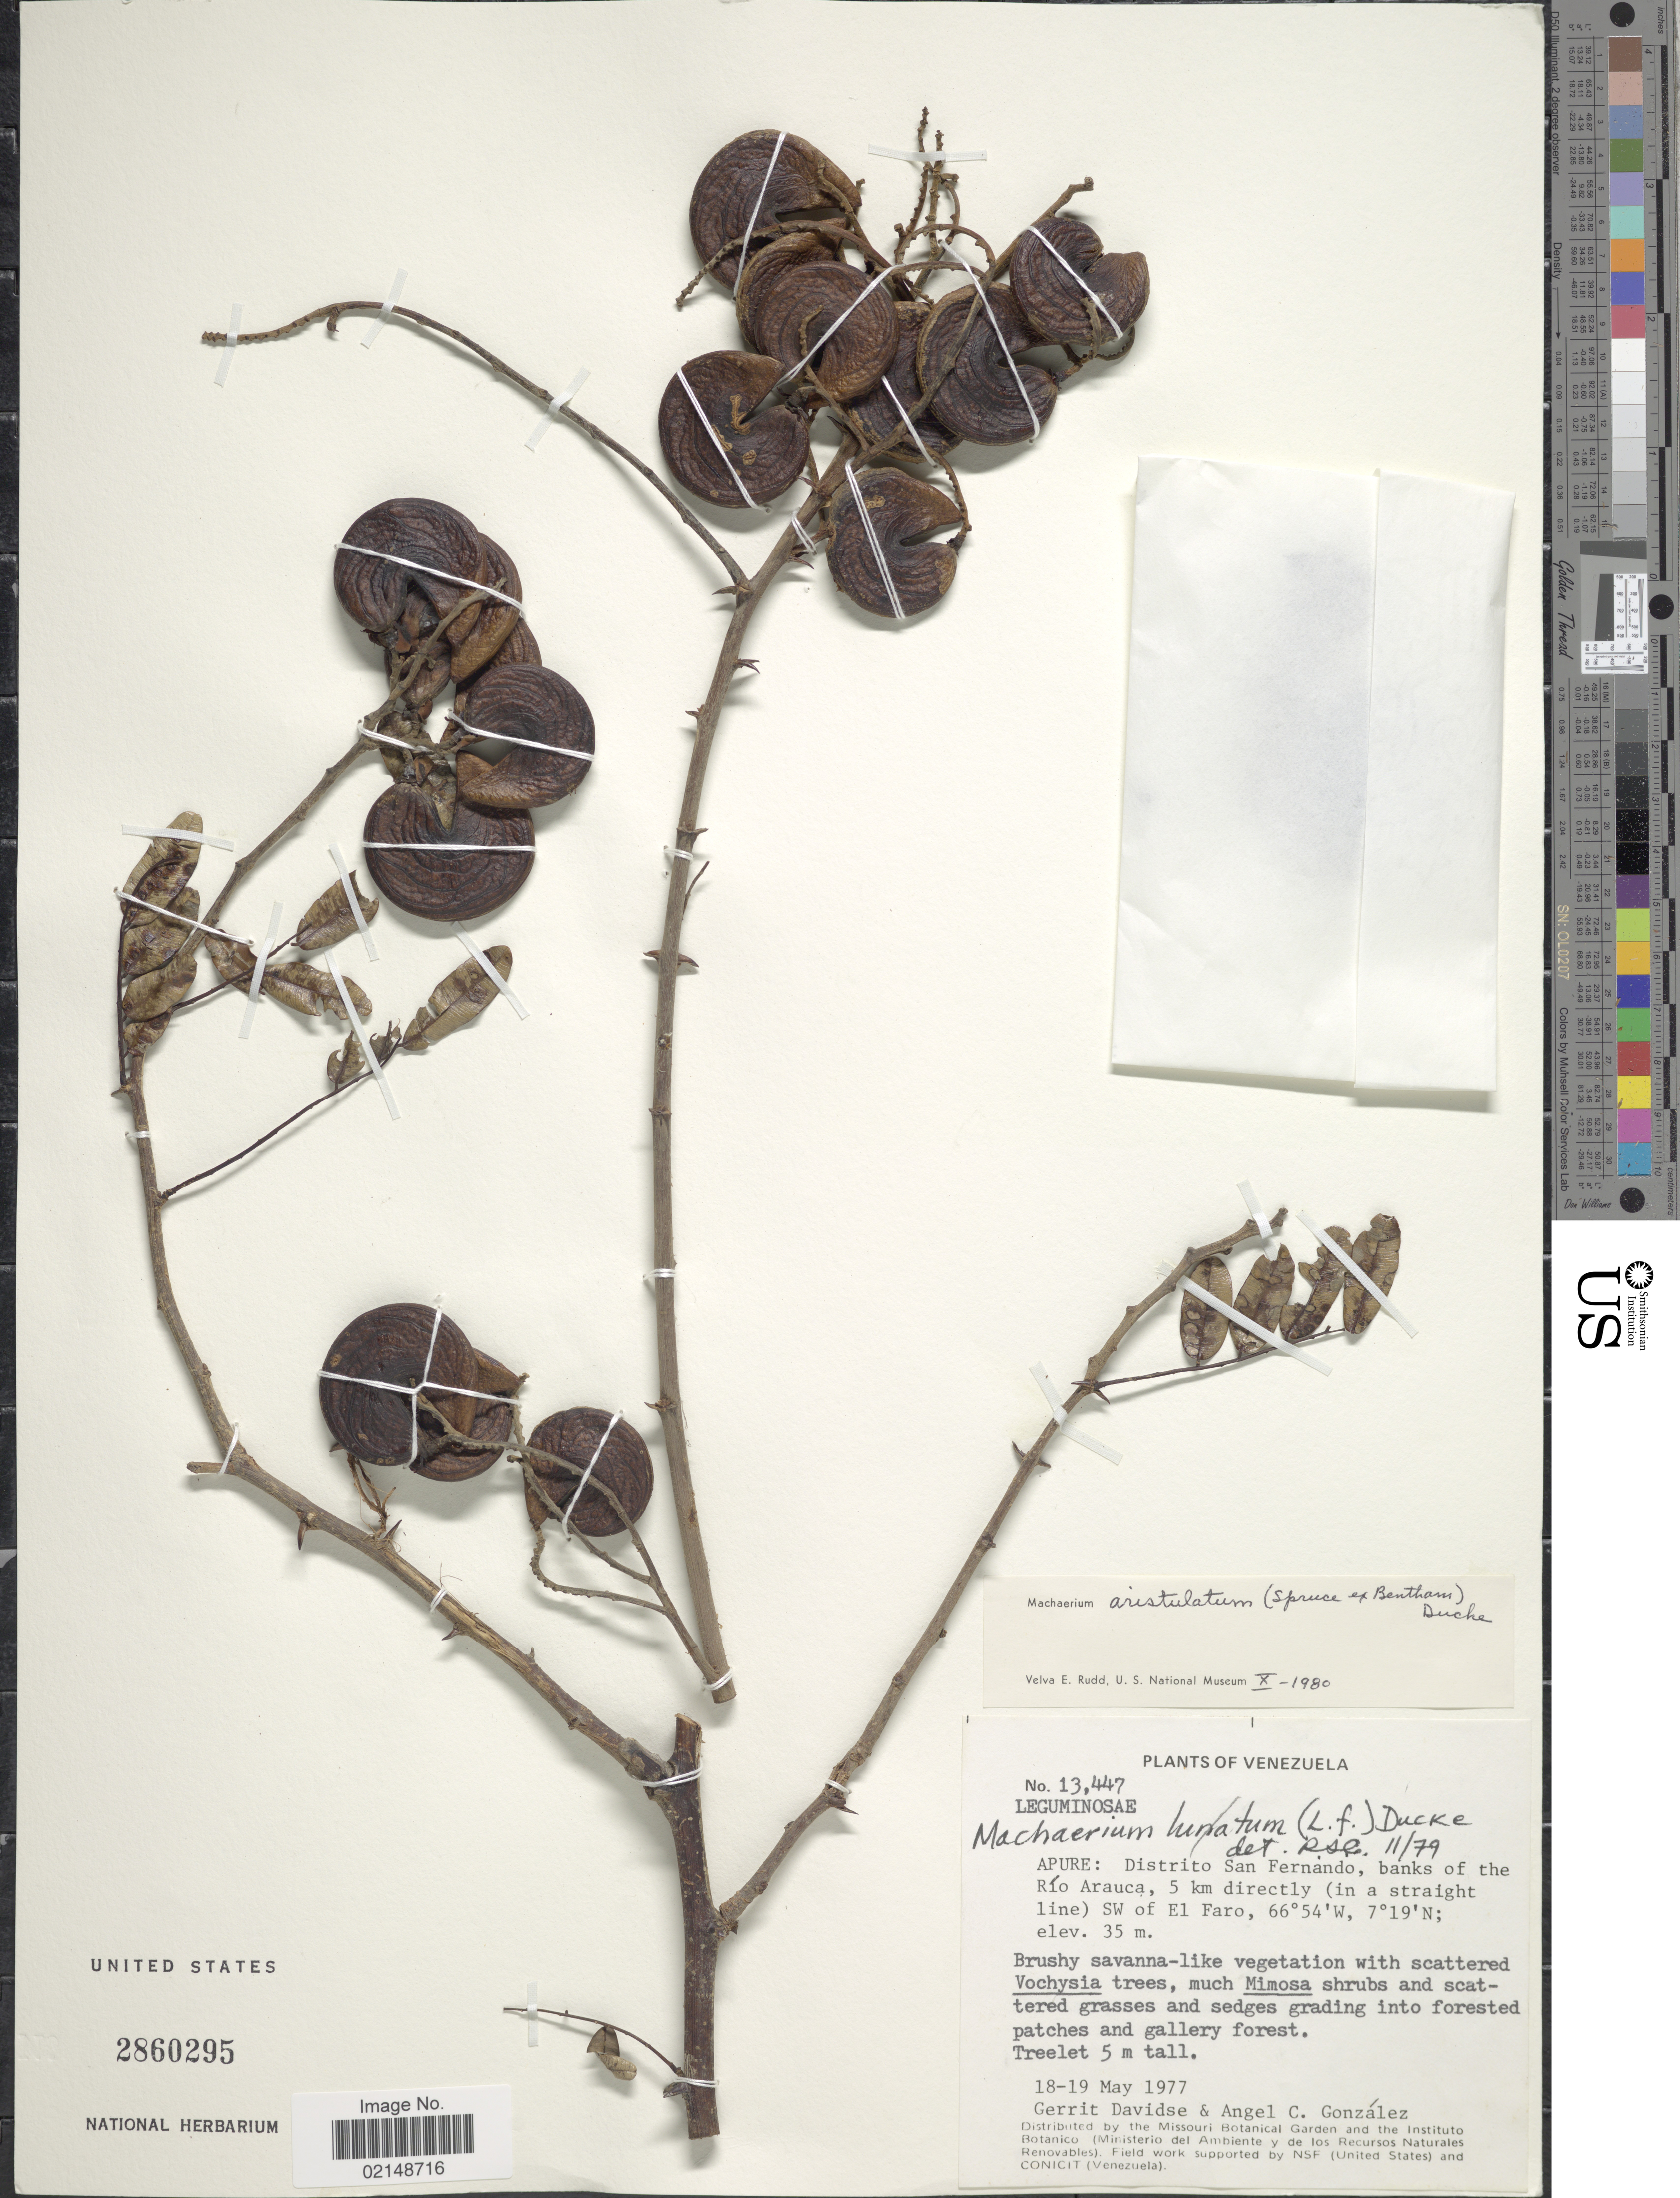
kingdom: Plantae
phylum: Tracheophyta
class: Magnoliopsida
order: Fabales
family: Fabaceae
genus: Machaerium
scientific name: Machaerium aristulatum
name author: (Spruce ex Benth.) Duckee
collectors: G. Davidse & A. C. González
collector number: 13447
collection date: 1977-05-18/1977-05-19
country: Venezuela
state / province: Apure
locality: Distrito San Fernando, banks of the Rio Arauca, 5 km directly (in a straight line) SW of El Faro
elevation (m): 35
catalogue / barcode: US 2860295